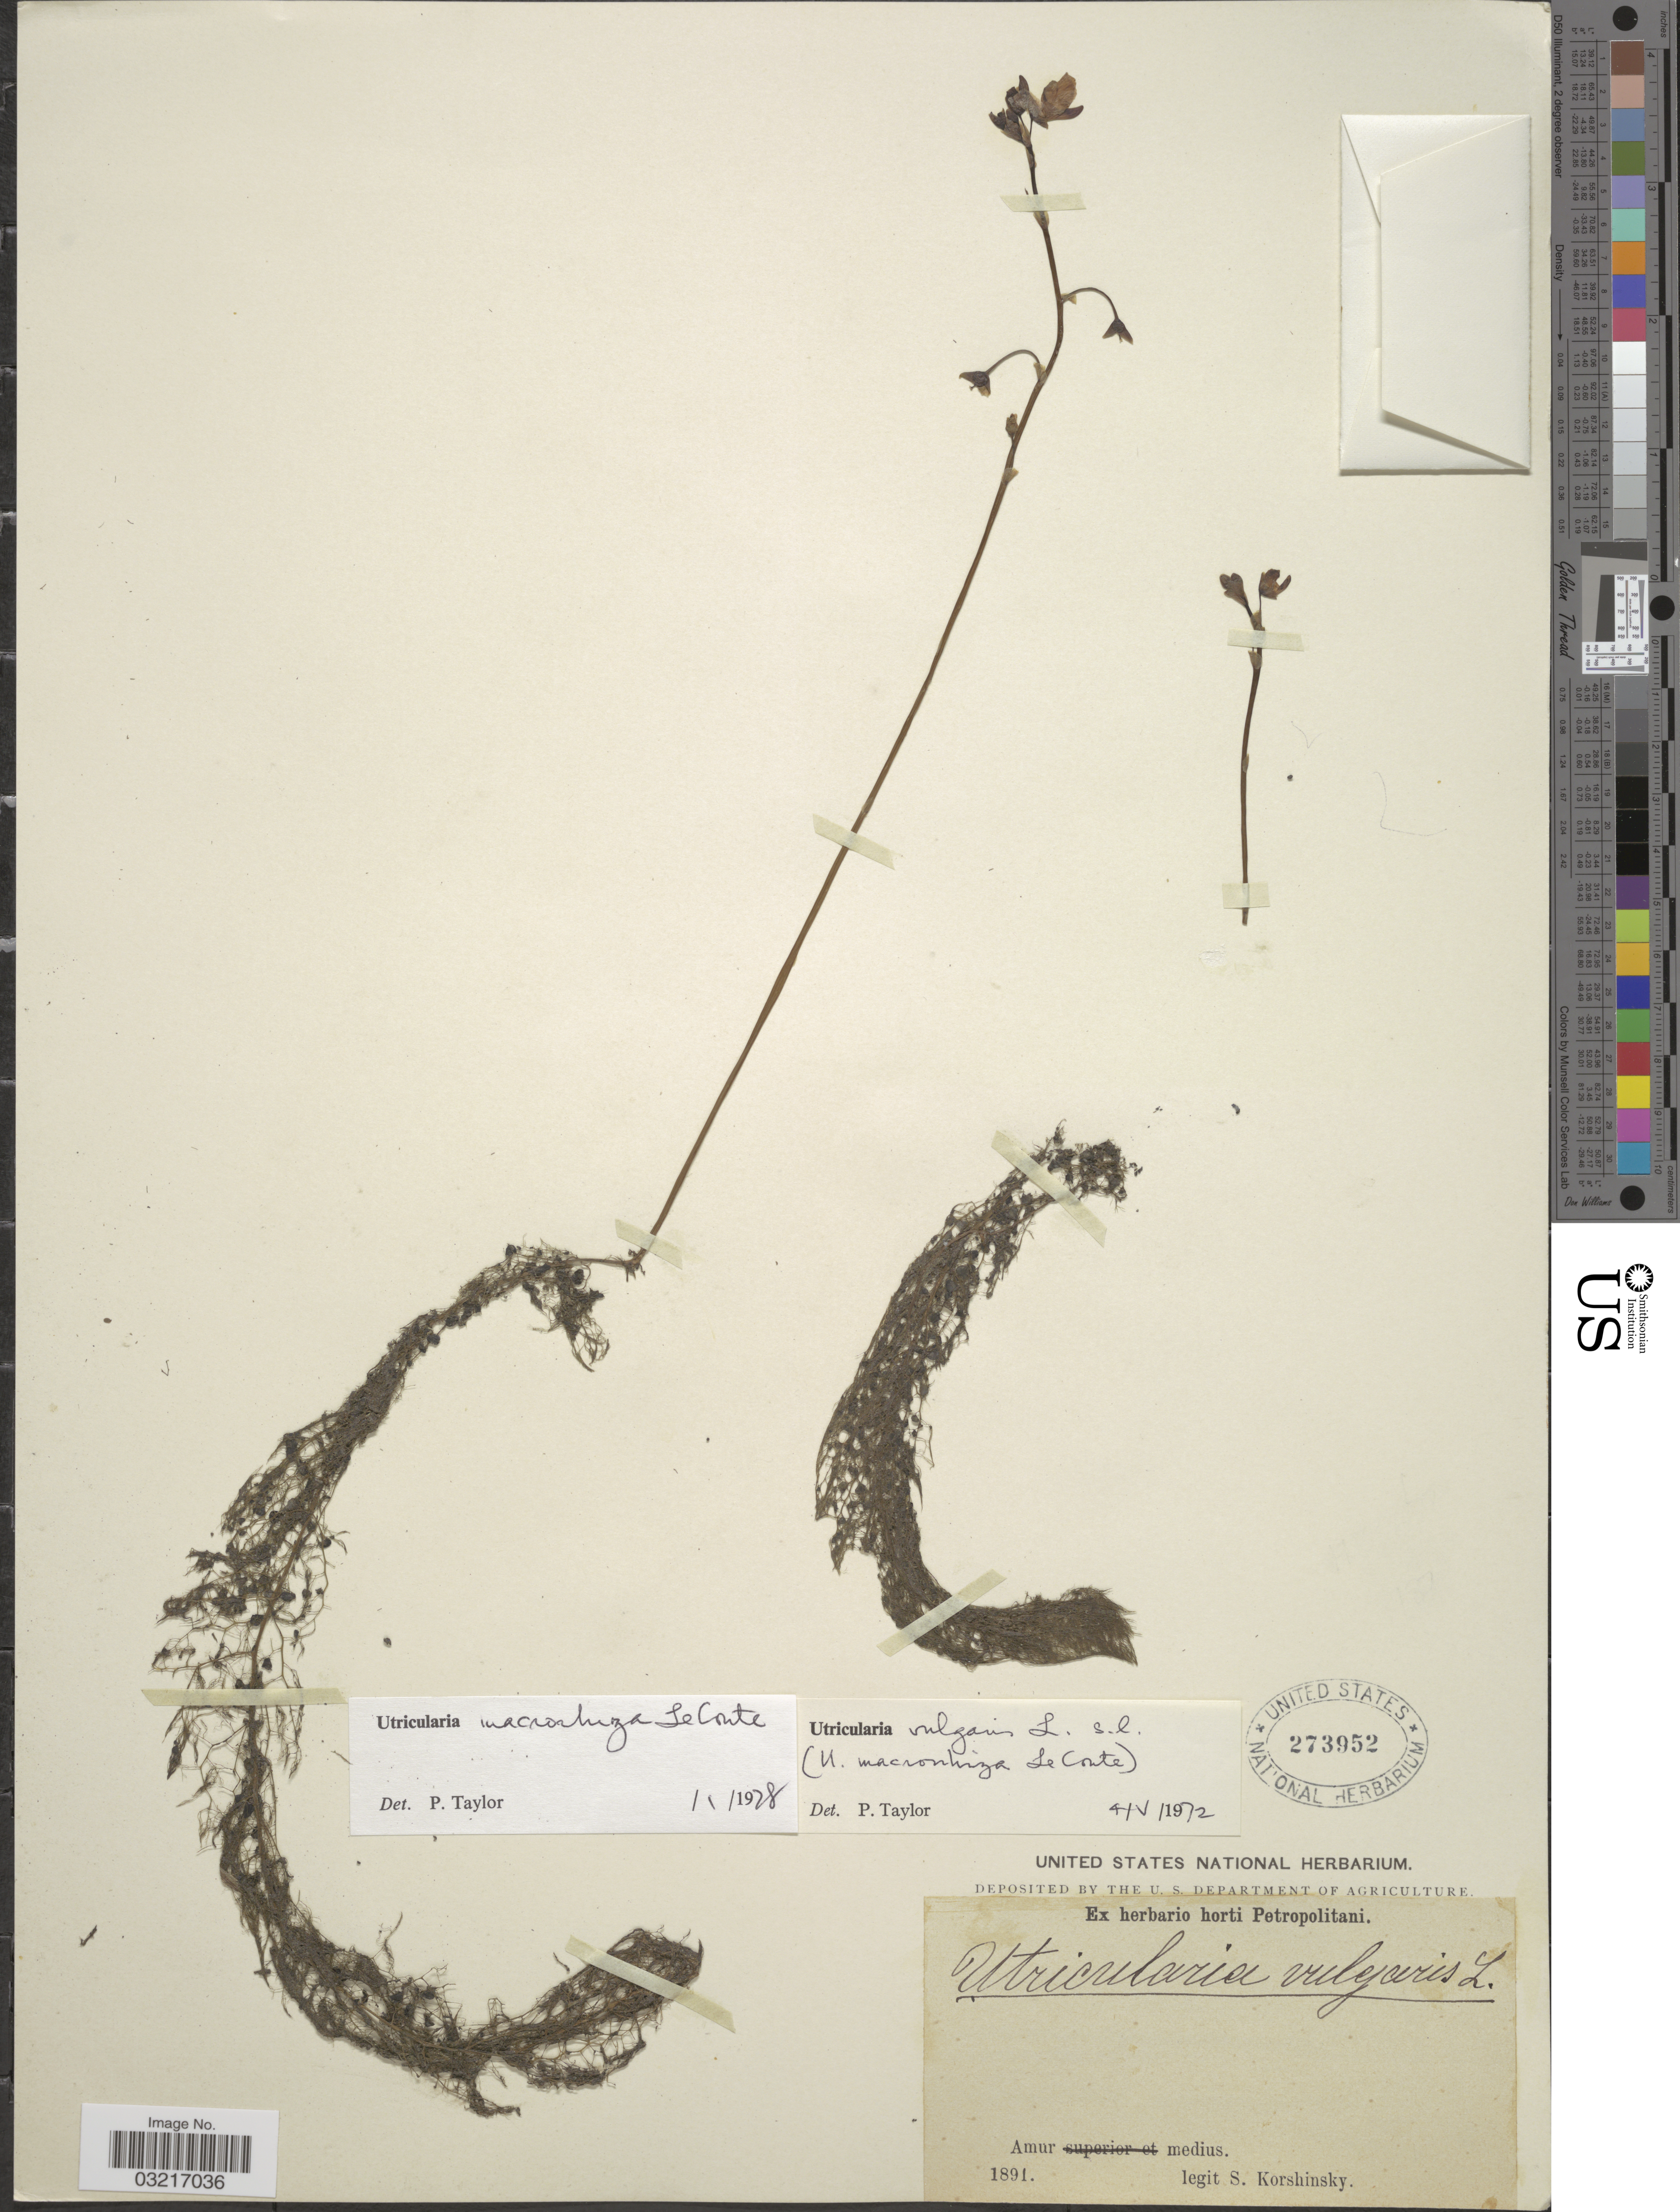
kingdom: Plantae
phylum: Tracheophyta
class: Magnoliopsida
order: Lamiales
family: Lentibulariaceae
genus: Utricularia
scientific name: Utricularia macrorhiza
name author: Leconte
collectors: S. I. Korshinsky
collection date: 1891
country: Russian Federation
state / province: Amur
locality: Amur medius.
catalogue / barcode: US 273952